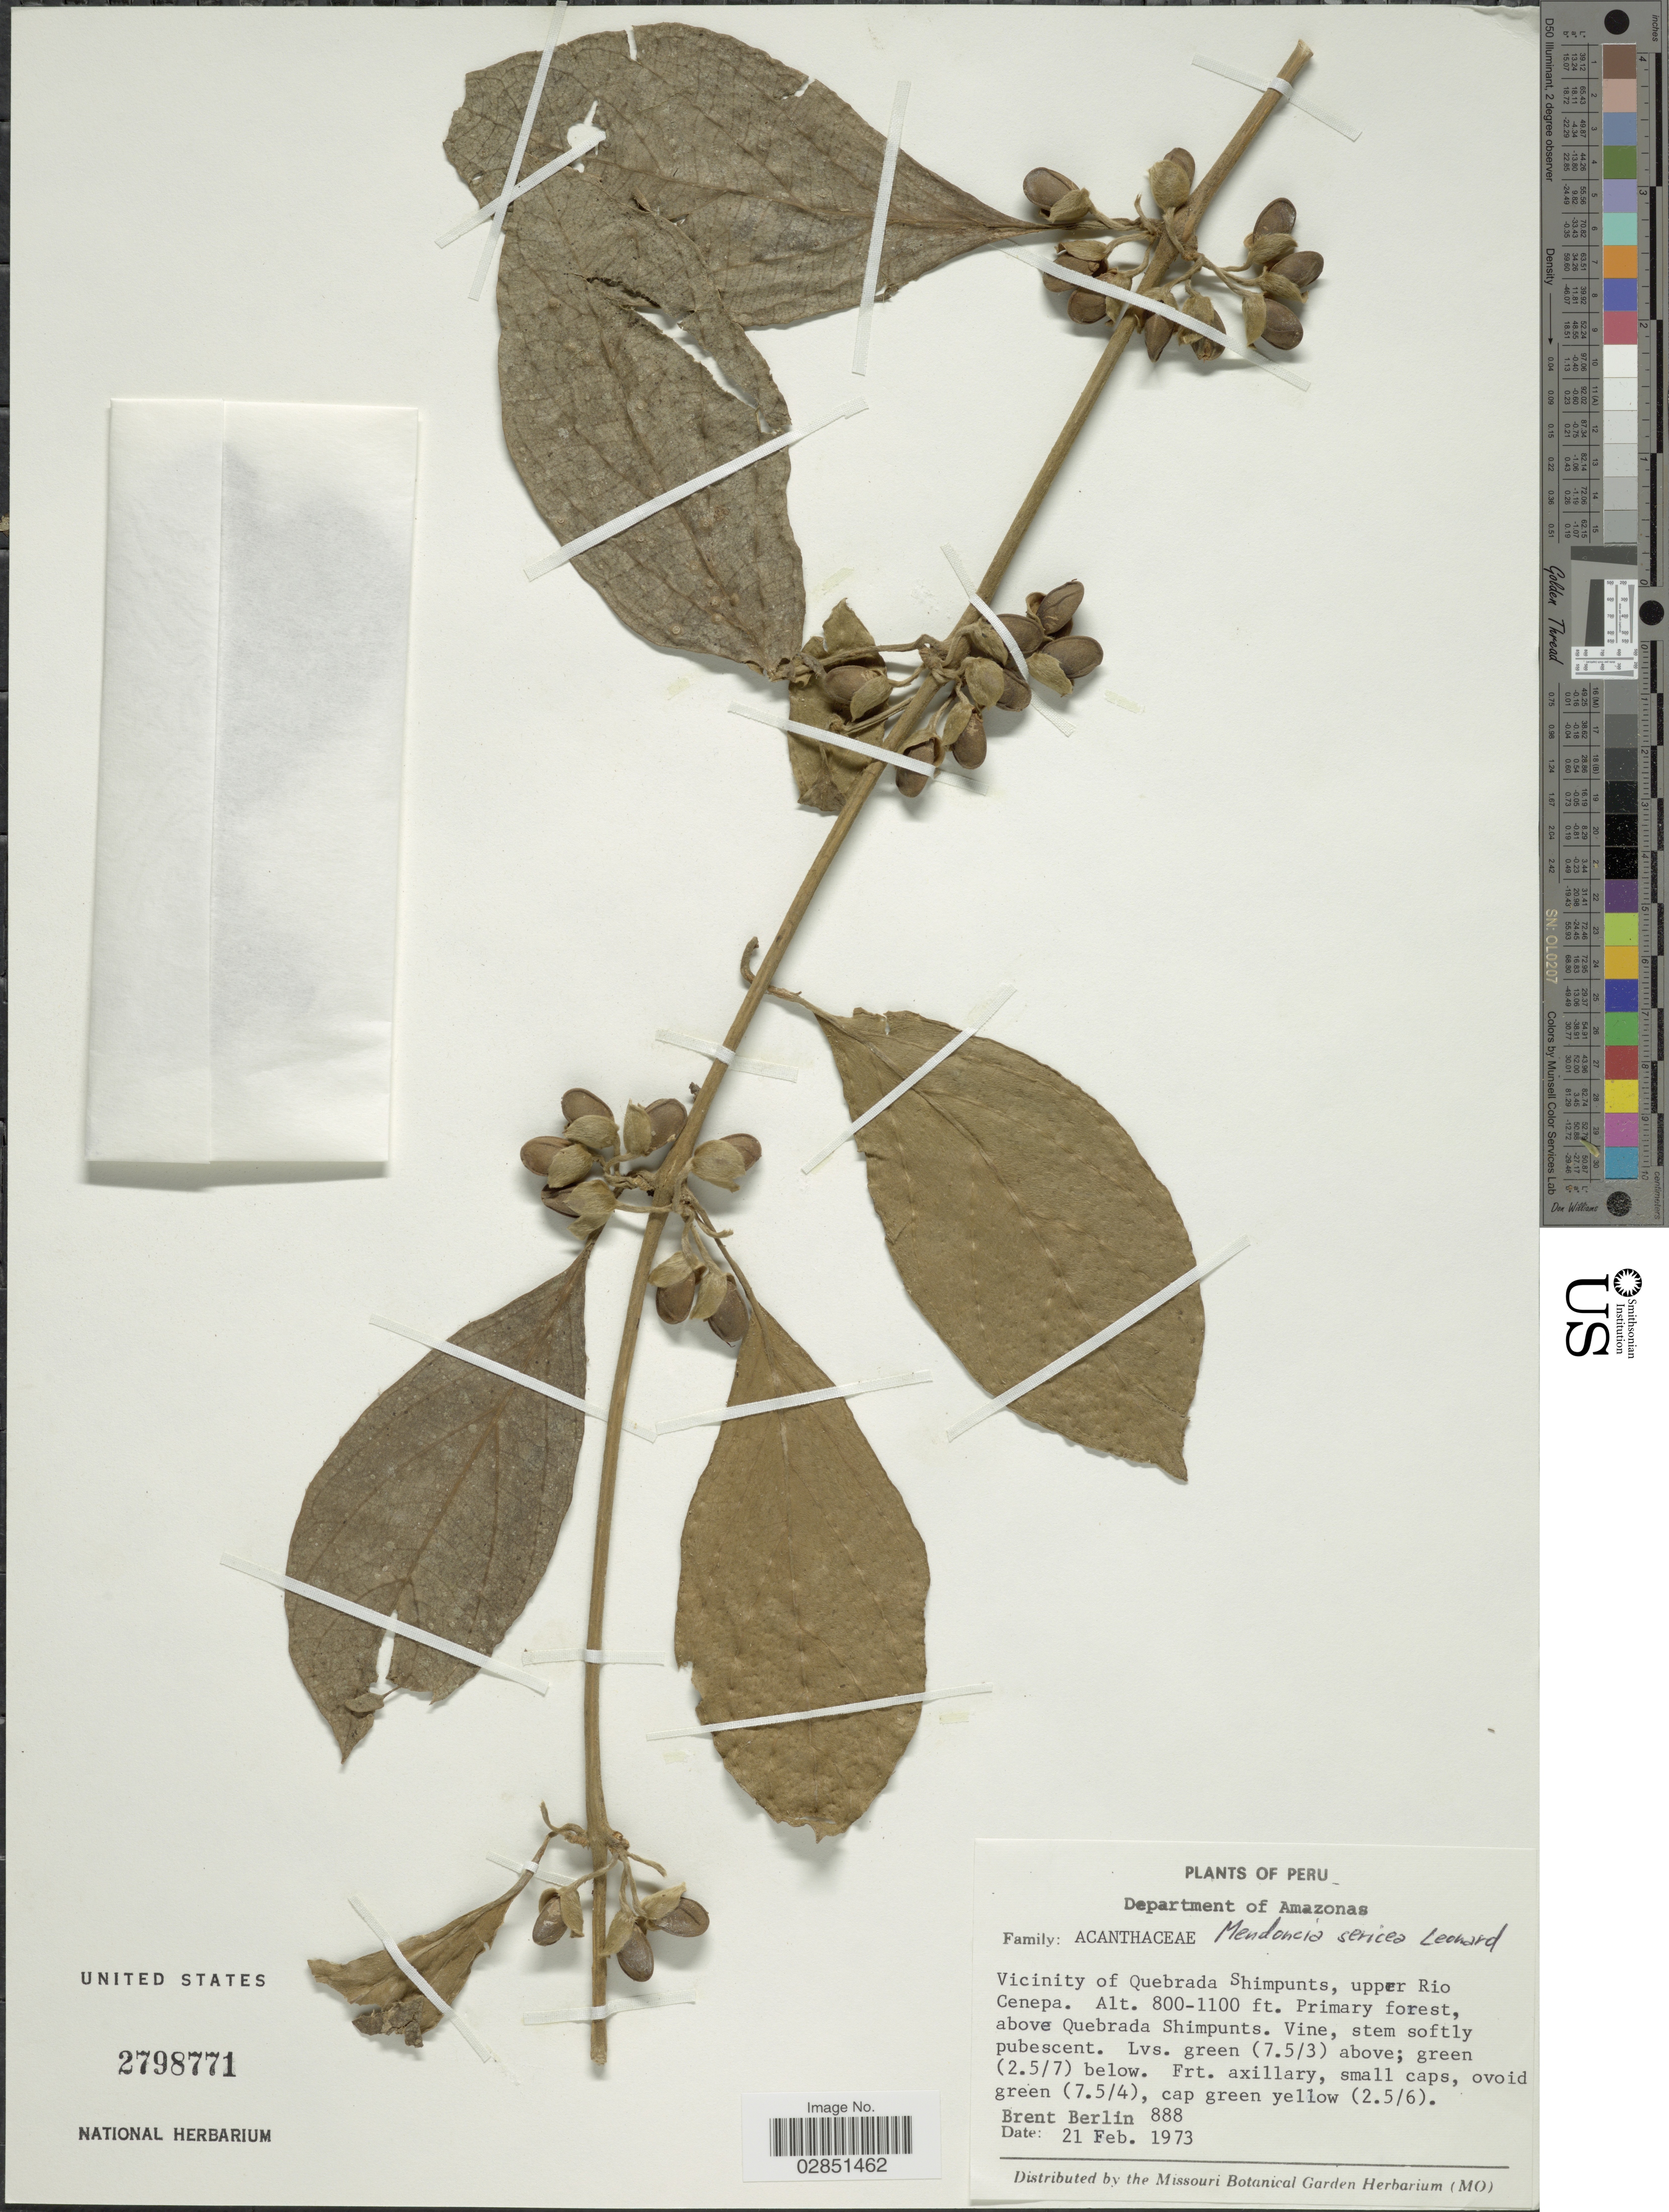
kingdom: Plantae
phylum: Tracheophyta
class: Magnoliopsida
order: Lamiales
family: Acanthaceae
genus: Mendoncia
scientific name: Mendoncia sericea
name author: Leonard ex Wassh.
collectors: B. Berlin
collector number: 888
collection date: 1973-02-21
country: Peru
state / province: Amazonas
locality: Department of Amazonas. Vicinity of Quebrada Shimpunts, upper Rio Cenepa. Primary forest, above Quebrada Shimpunts.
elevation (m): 244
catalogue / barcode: US 2798771